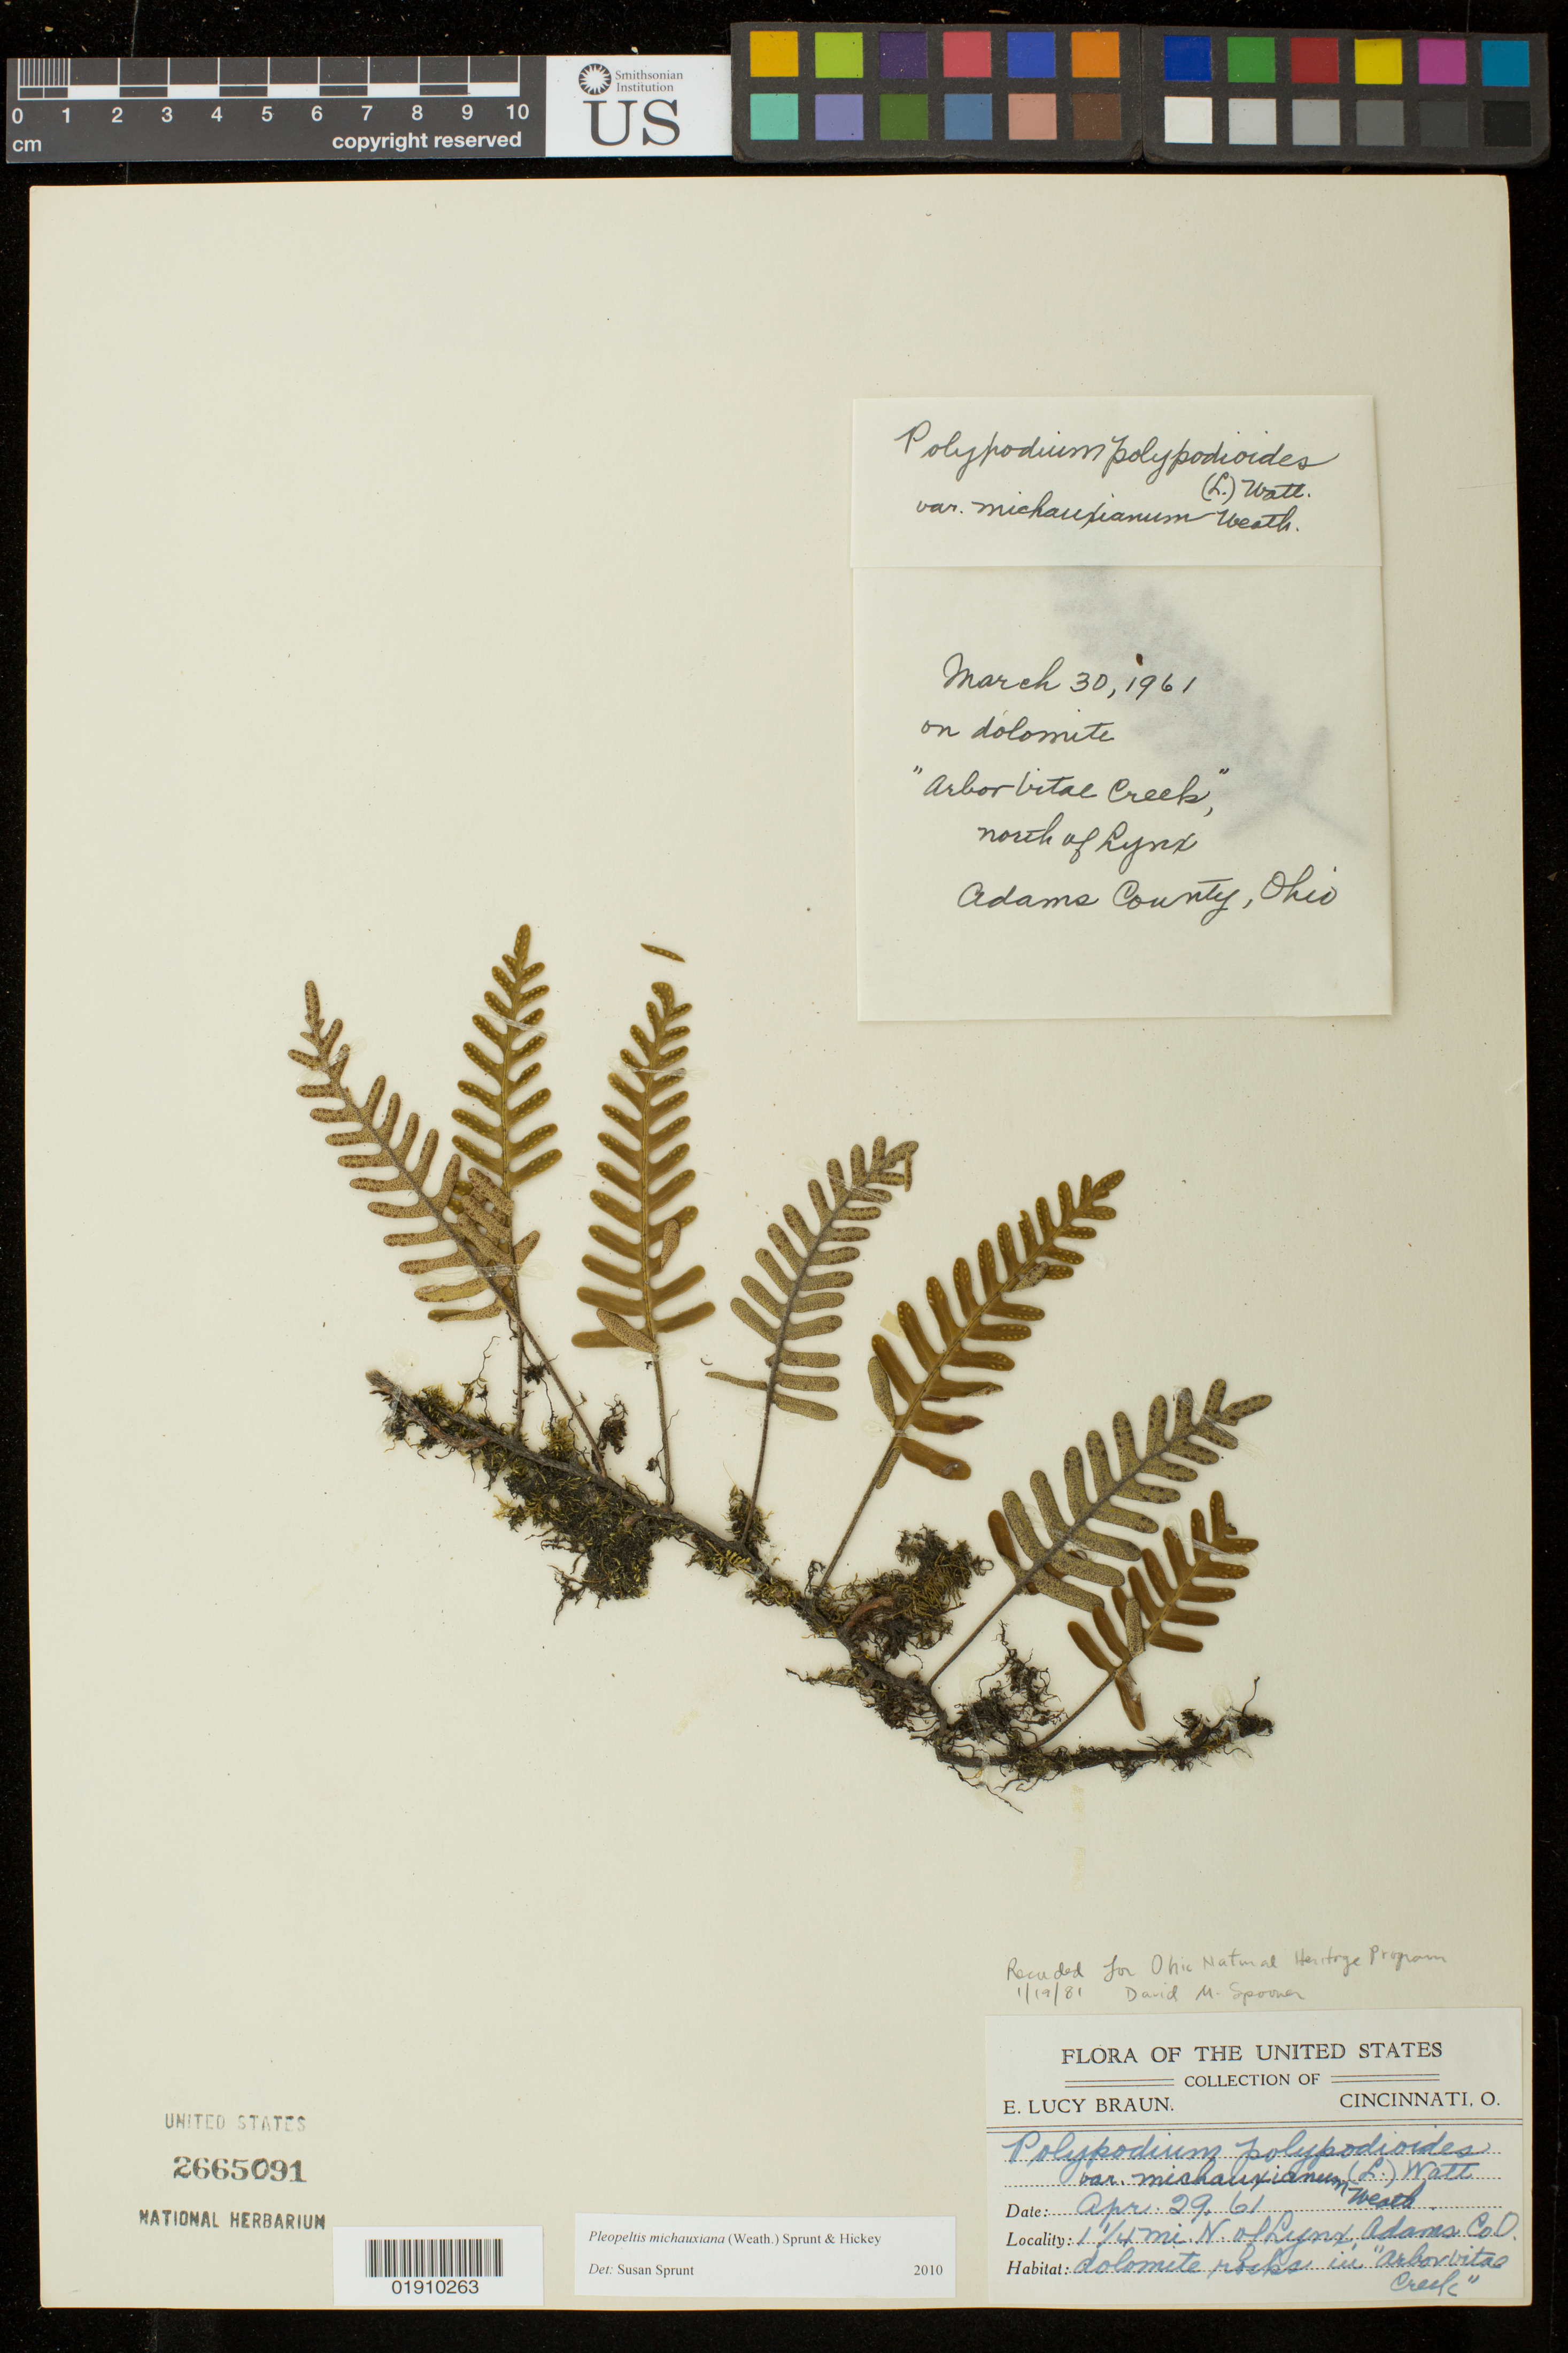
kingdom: Plantae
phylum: Tracheophyta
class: Polypodiopsida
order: Polypodiales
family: Polypodiaceae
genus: Pleopeltis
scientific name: Pleopeltis michauxiana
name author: (Weath.) Hickey & Sprunt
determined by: Sprunt, S. V.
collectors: E. L. Braun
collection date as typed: March 30, 1961 and Apr. 29, 1961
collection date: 1961-03-30,1961-04-29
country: United States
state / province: Ohio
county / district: Adams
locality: Arborvitaes creek (sp.?), north of Lynx, Adams County, Ohio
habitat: dolomite rocks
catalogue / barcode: US 2665091